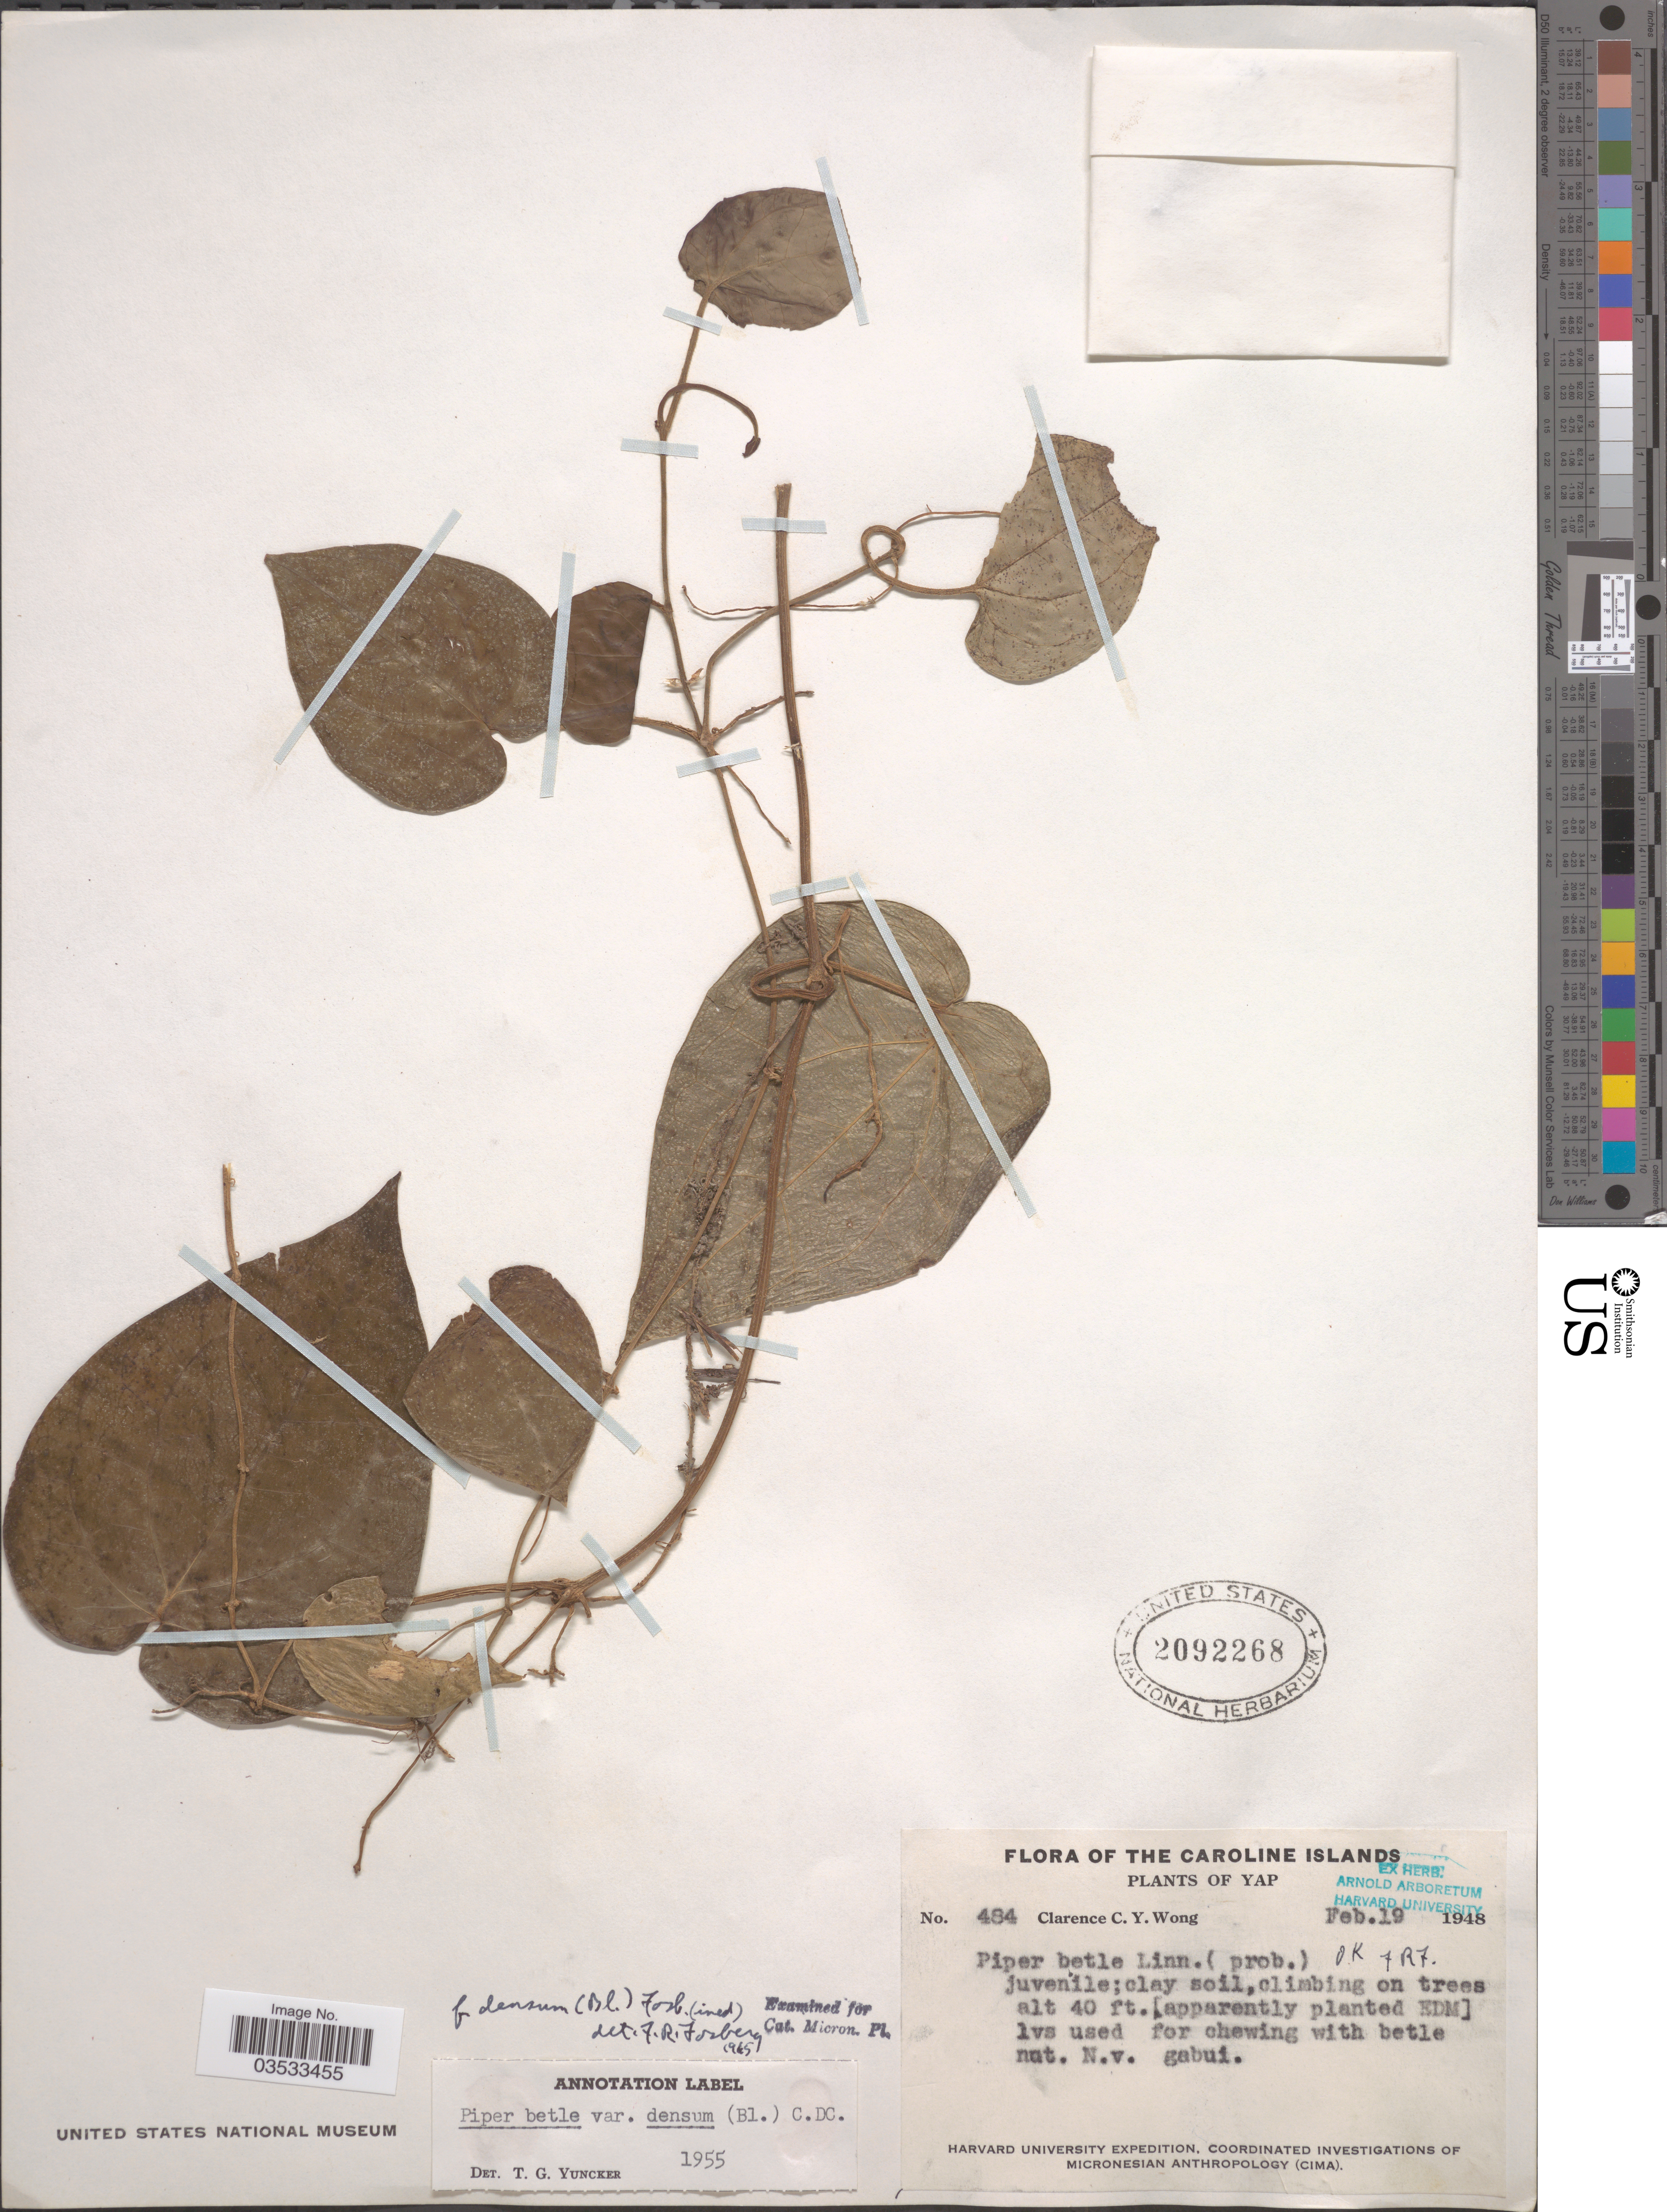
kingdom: Plantae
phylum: Tracheophyta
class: Magnoliopsida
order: Piperales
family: Piperaceae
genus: Piper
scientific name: Piper betle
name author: L.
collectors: C. Y. C. Wong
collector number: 484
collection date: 1948-02-19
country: Micronesia, Federated States of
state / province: Yap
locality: The Caroline Islands.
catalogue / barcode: US 2092268